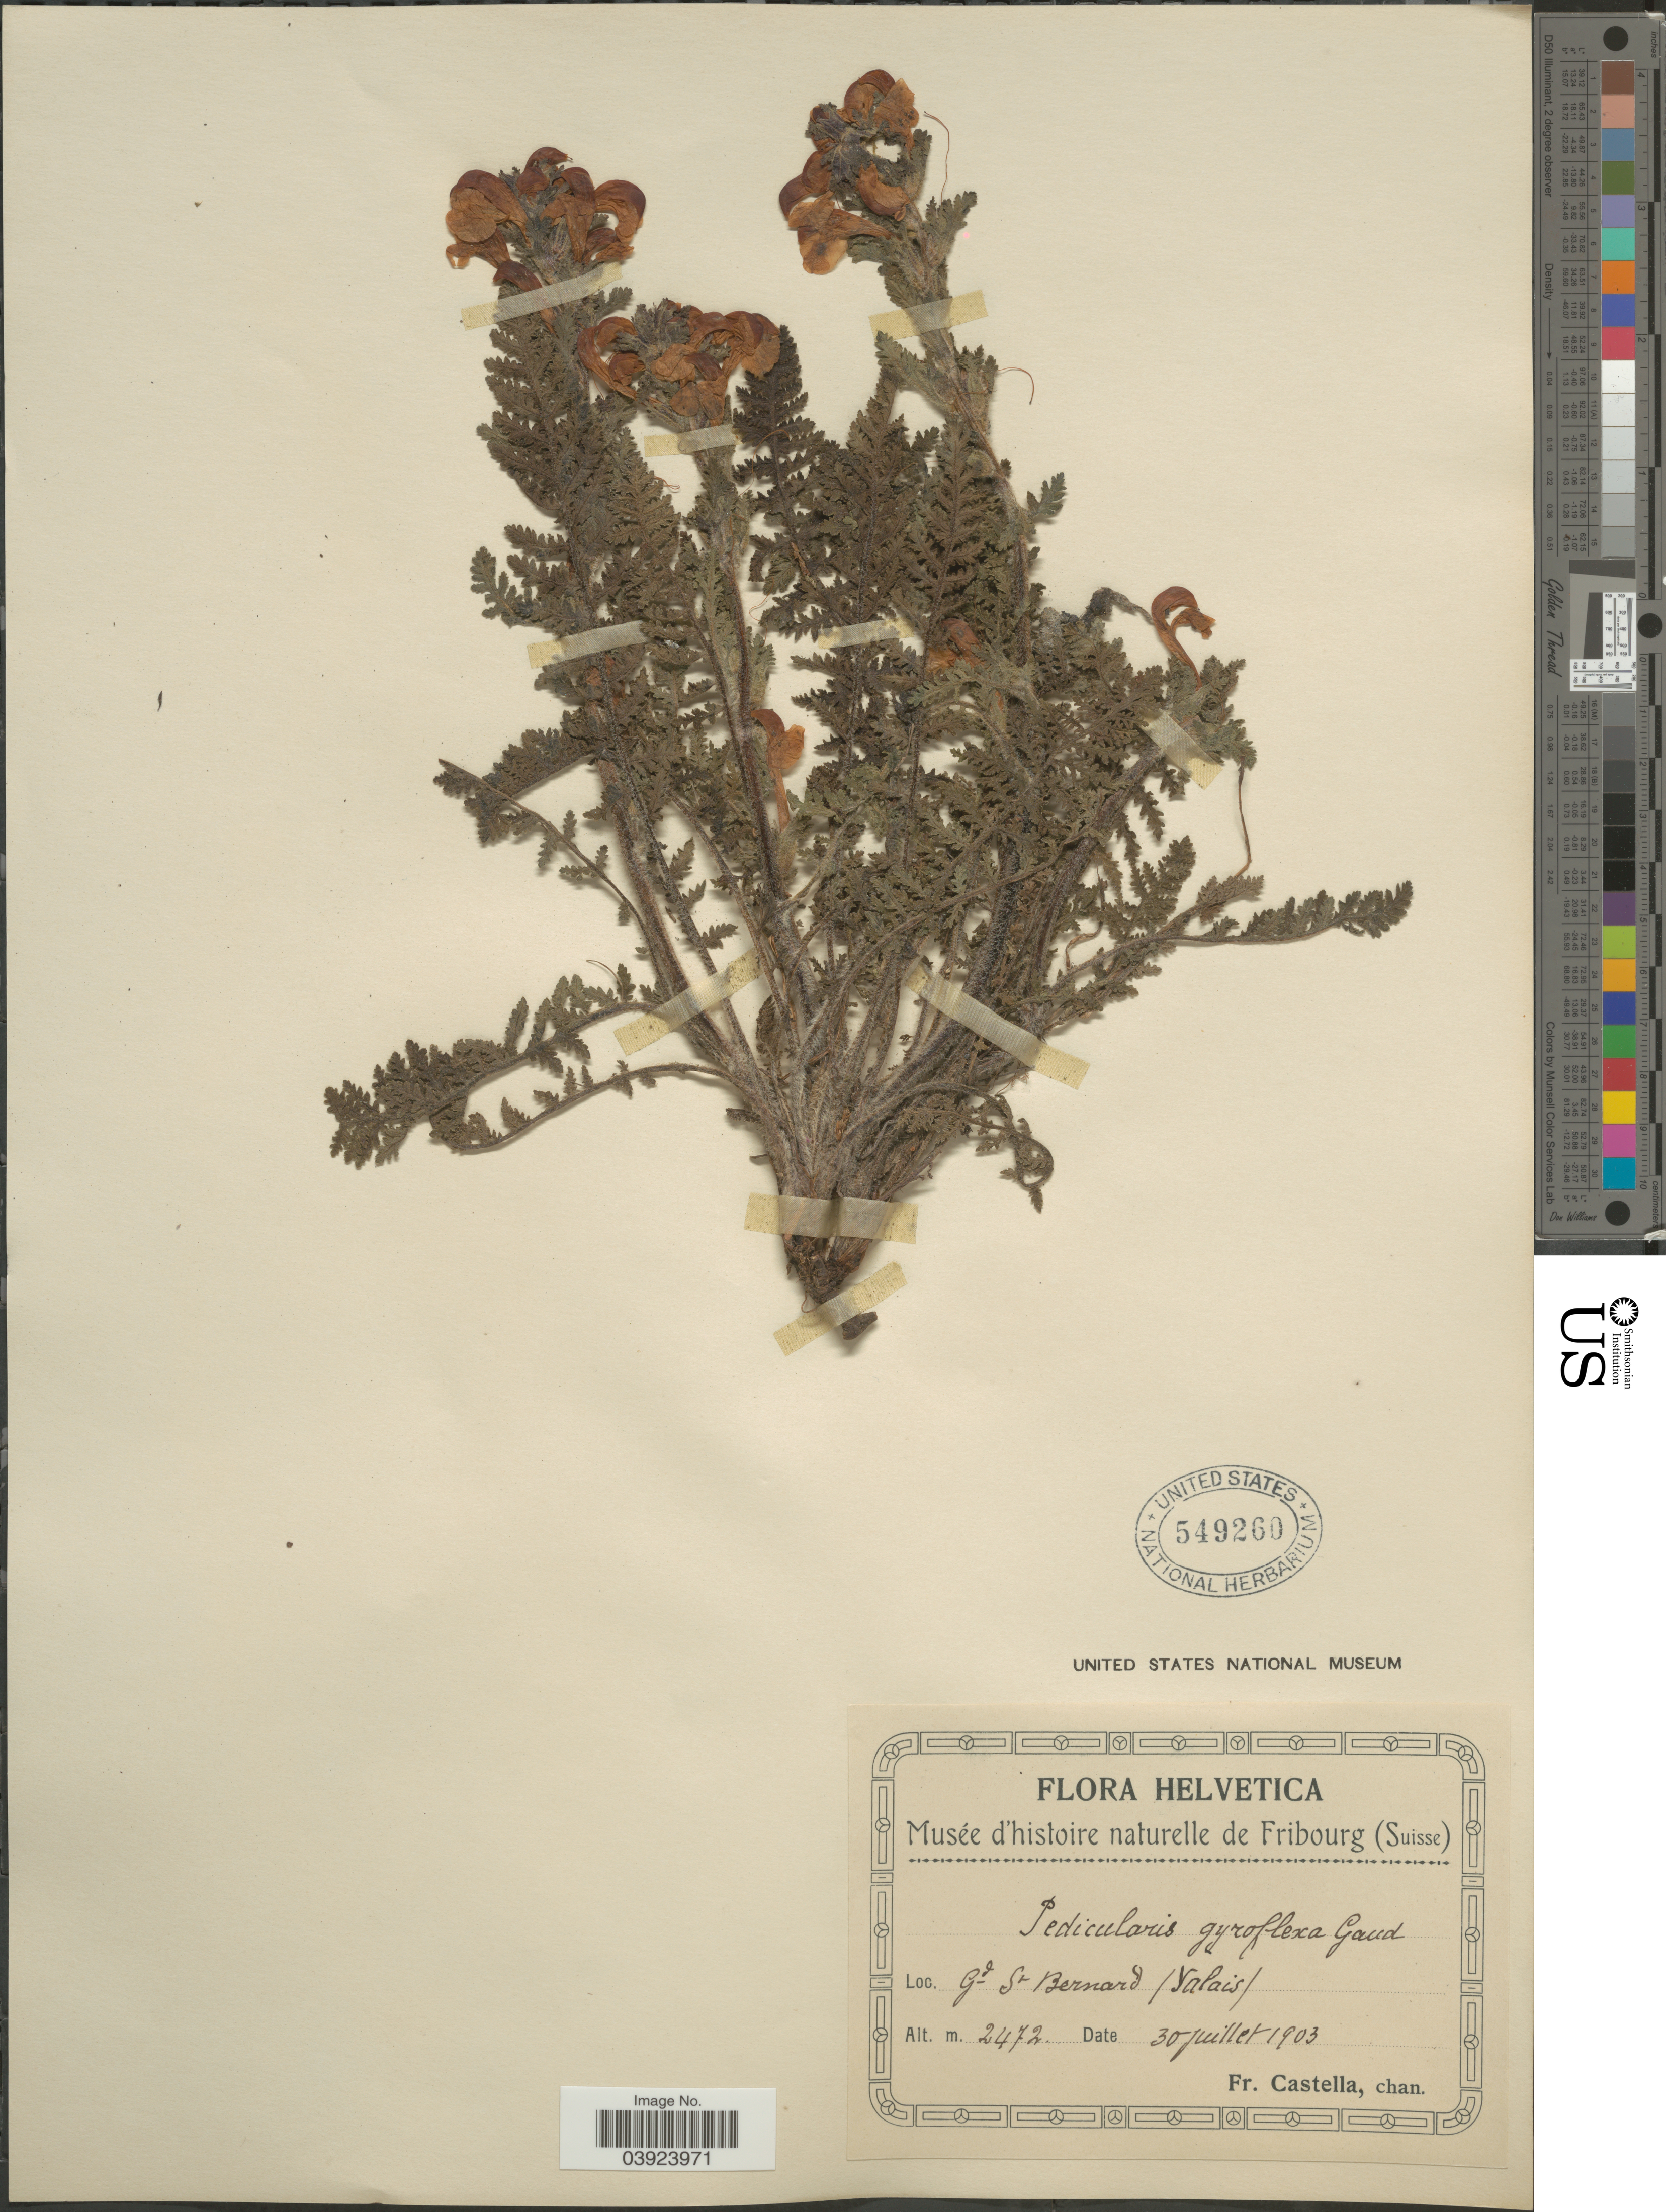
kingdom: Plantae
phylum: Tracheophyta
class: Magnoliopsida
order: Lamiales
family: Orobanchaceae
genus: Pedicularis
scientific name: Pedicularis gyroflexa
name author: Vill.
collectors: Fr. Castella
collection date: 1903-07-30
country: Switzerland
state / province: Valais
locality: Helvetica. Gd St Bernard.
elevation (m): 2472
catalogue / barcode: US 549260